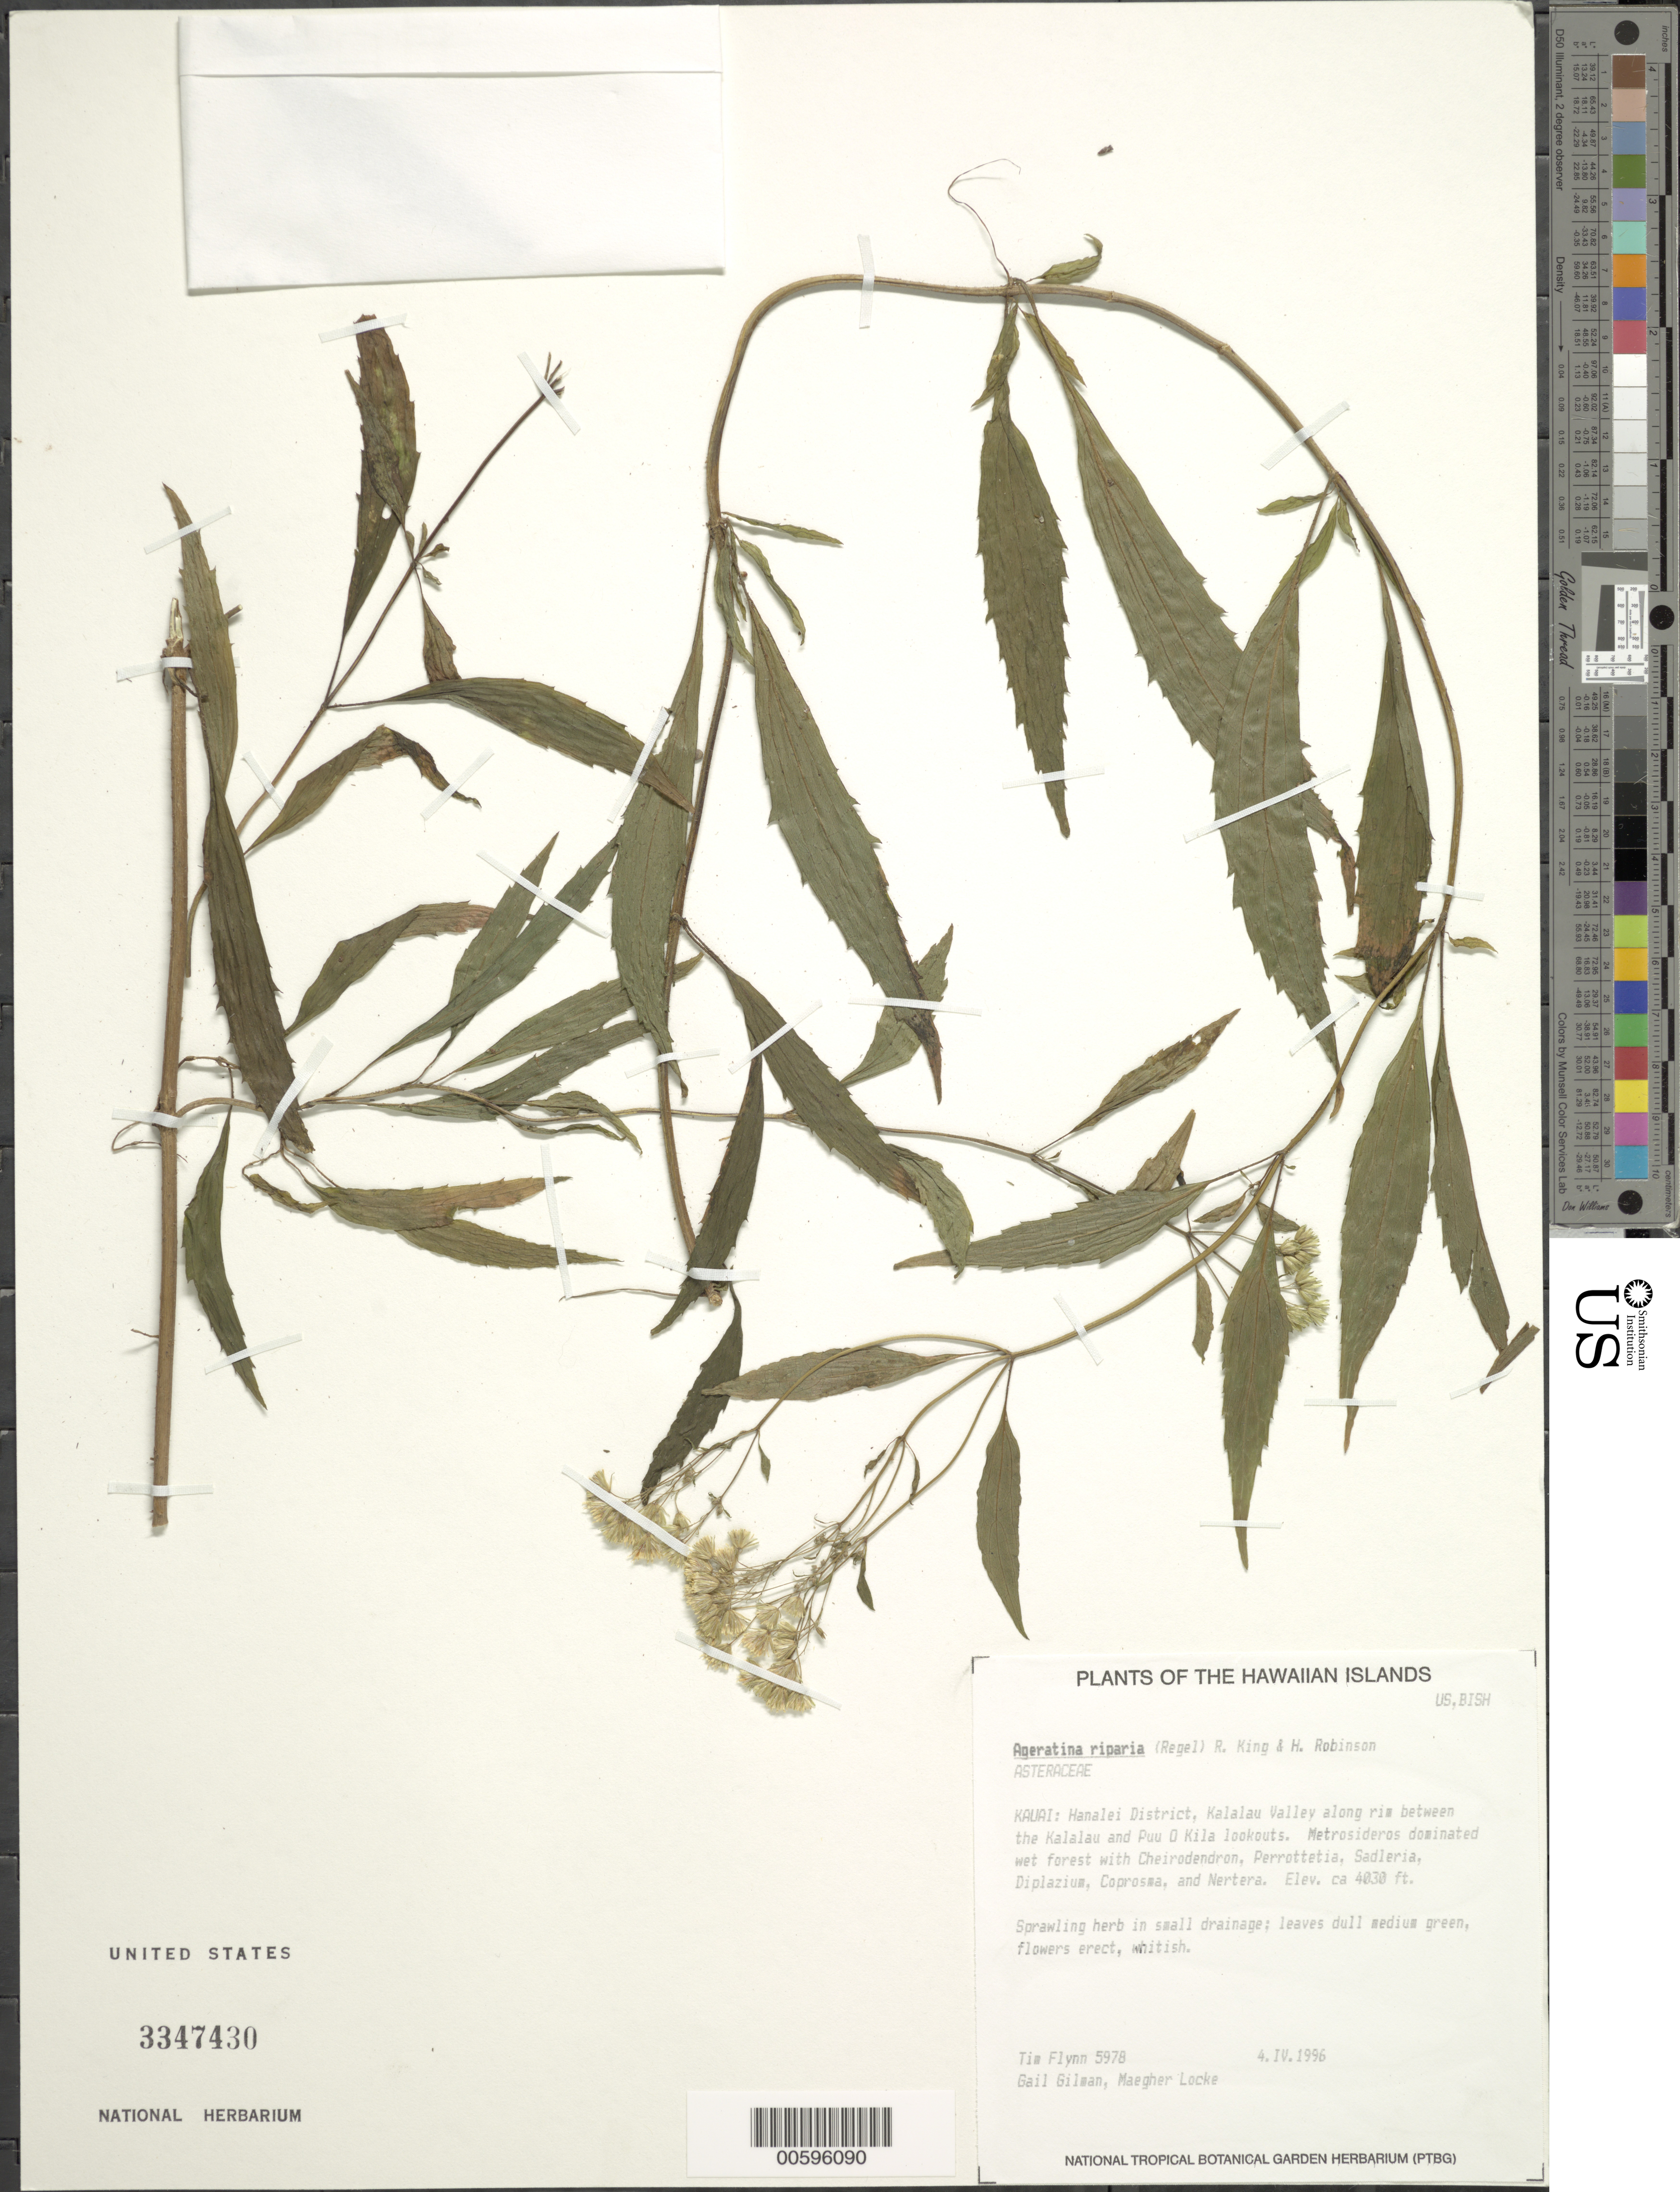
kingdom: Plantae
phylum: Tracheophyta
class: Magnoliopsida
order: Asterales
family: Asteraceae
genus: Ageratina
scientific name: Ageratina riparia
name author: (Regel) R.M. King & H. Rob.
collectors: T. W. Flynn, G. Gilman & M. Locke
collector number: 5978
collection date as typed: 4 Apr 1996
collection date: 1996-04-04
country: United States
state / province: Hawaii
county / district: Kauai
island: Kaua'i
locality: Hanalei Dist, Kalalau Valley along rim between the Kalalau and Puu O Kila lookouts.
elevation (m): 1228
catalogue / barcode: US 3347430